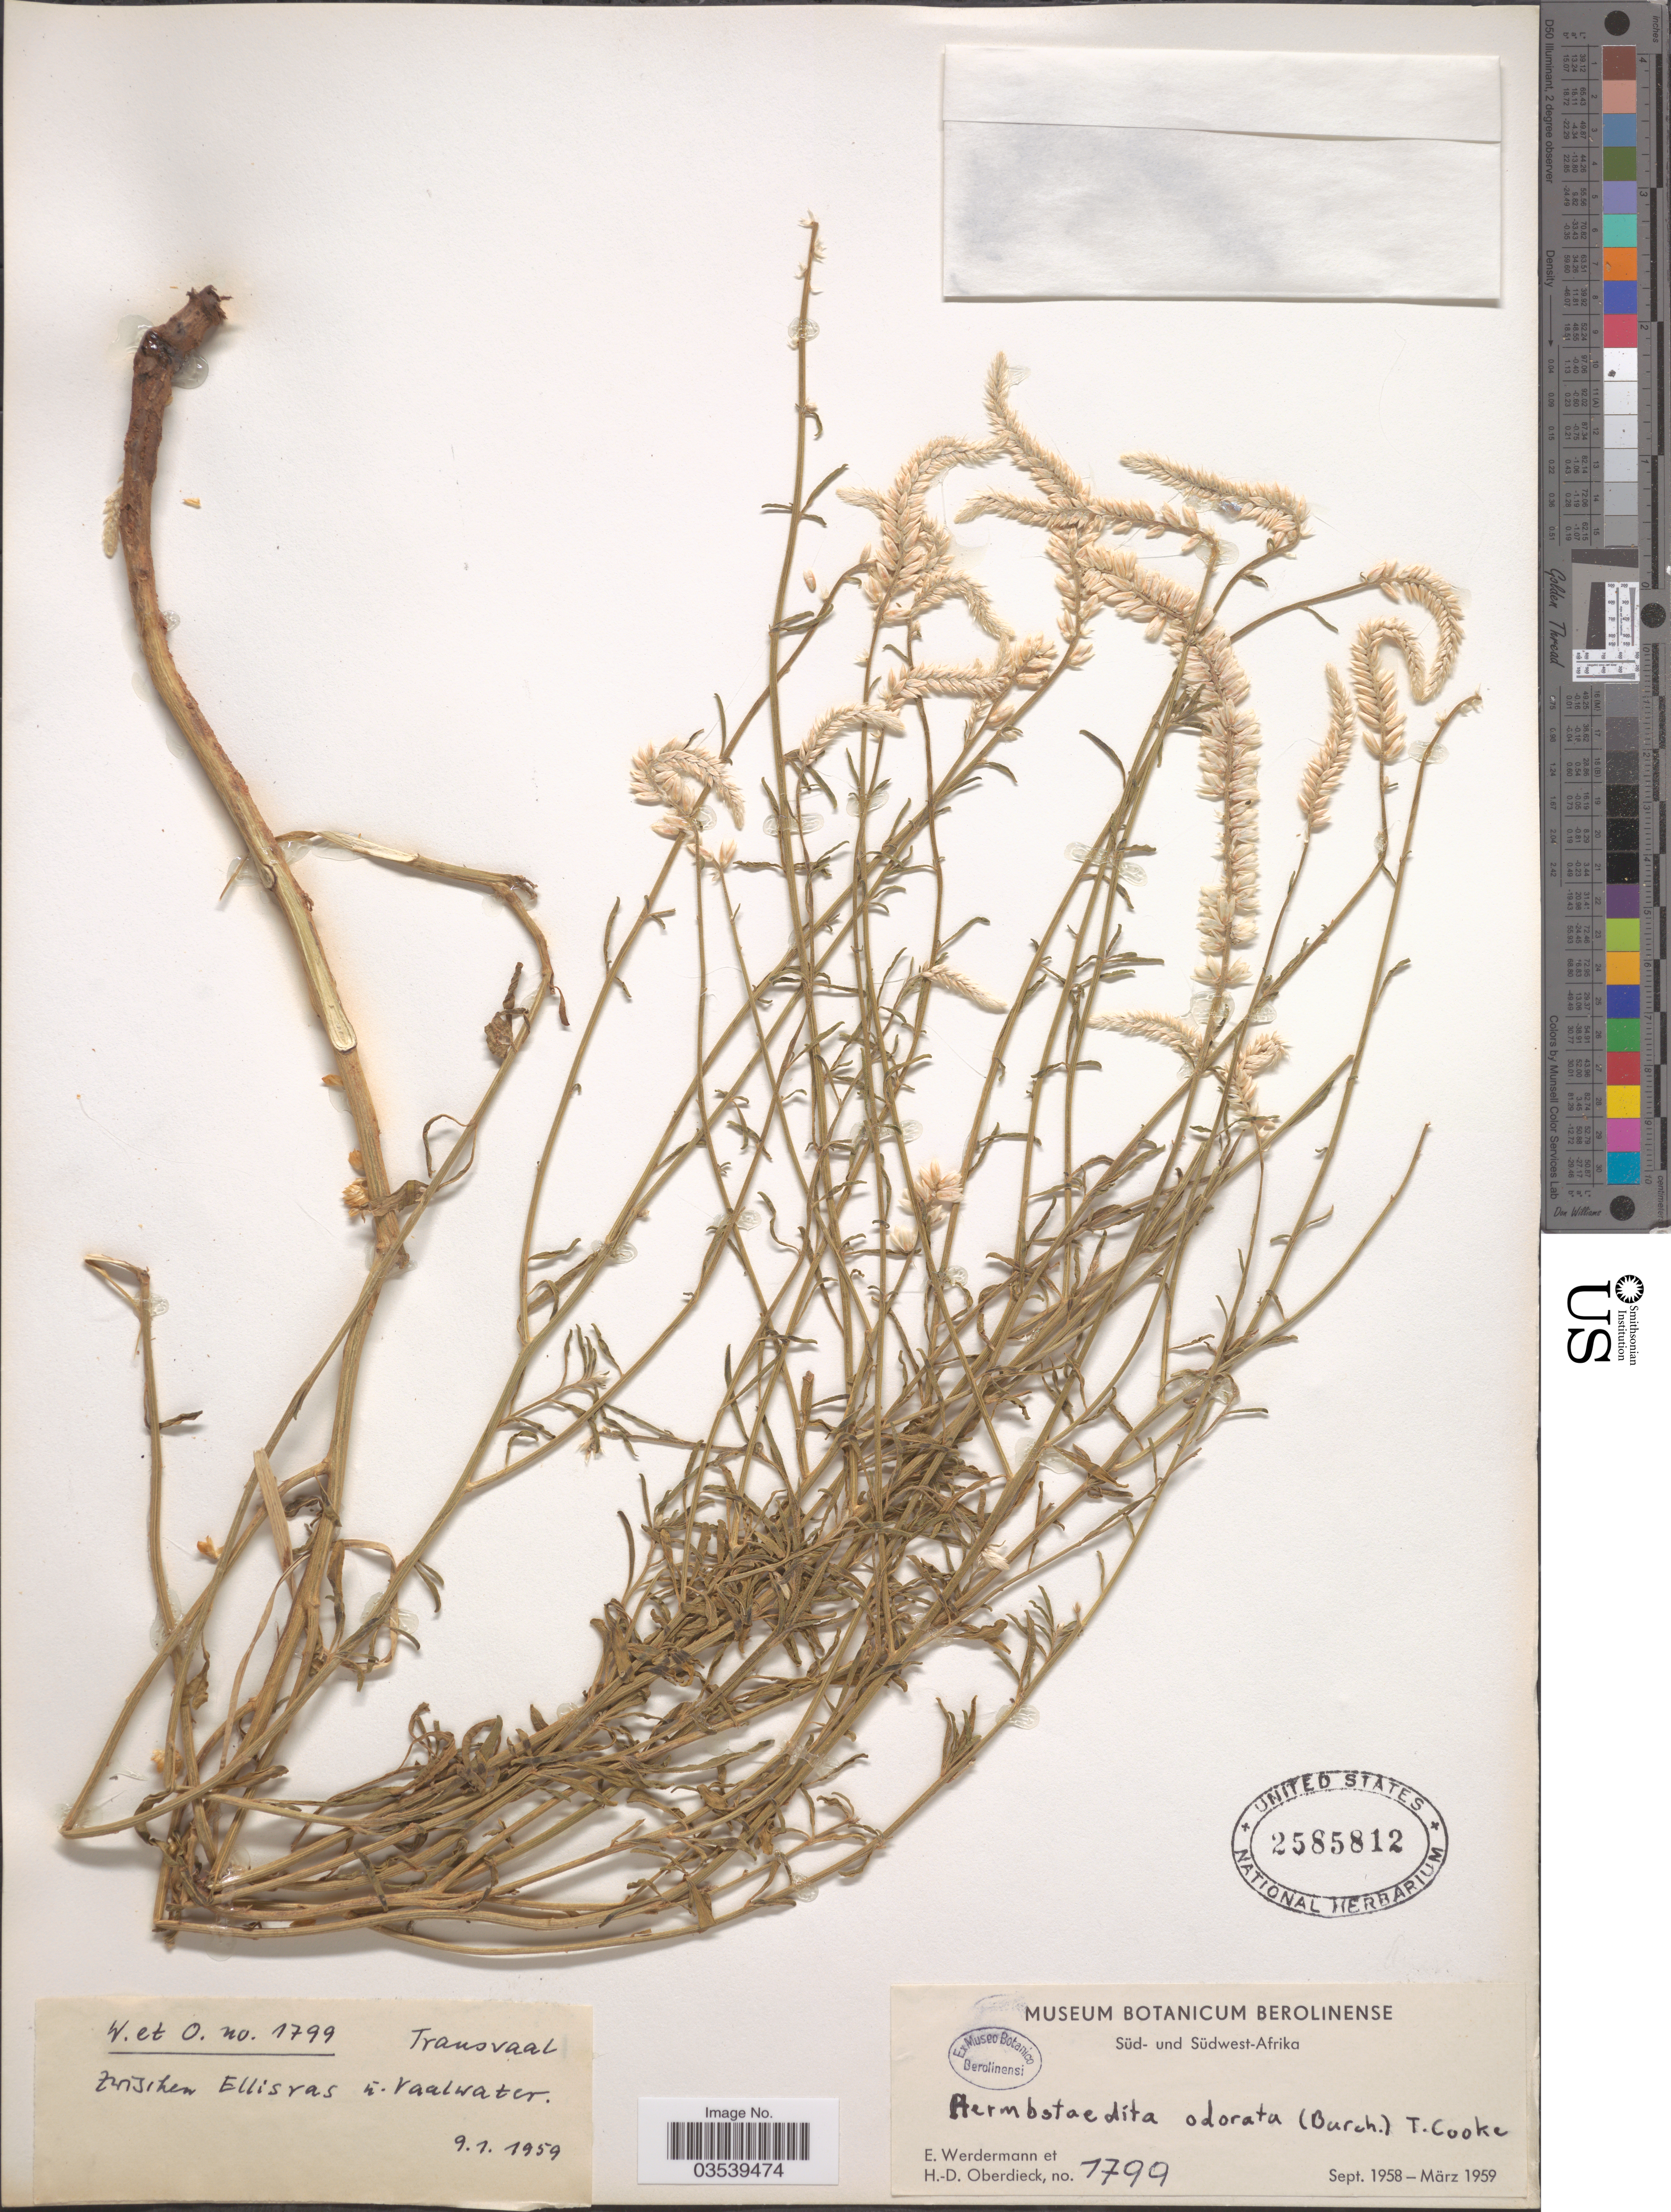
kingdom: Plantae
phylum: Tracheophyta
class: Magnoliopsida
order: Caryophyllales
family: Amaranthaceae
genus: Hermbstaedtia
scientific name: Hermbstaedtia odorata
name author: (Burch.) T. Cooke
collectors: E. Werdermann & H. Oberdieck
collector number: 1799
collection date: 1959-01-09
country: South Africa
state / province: Limpopo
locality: Transvaal. Zwischen Ellisras n. Vaalwater. Süd- und Südwest Afrika.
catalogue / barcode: US 2585812